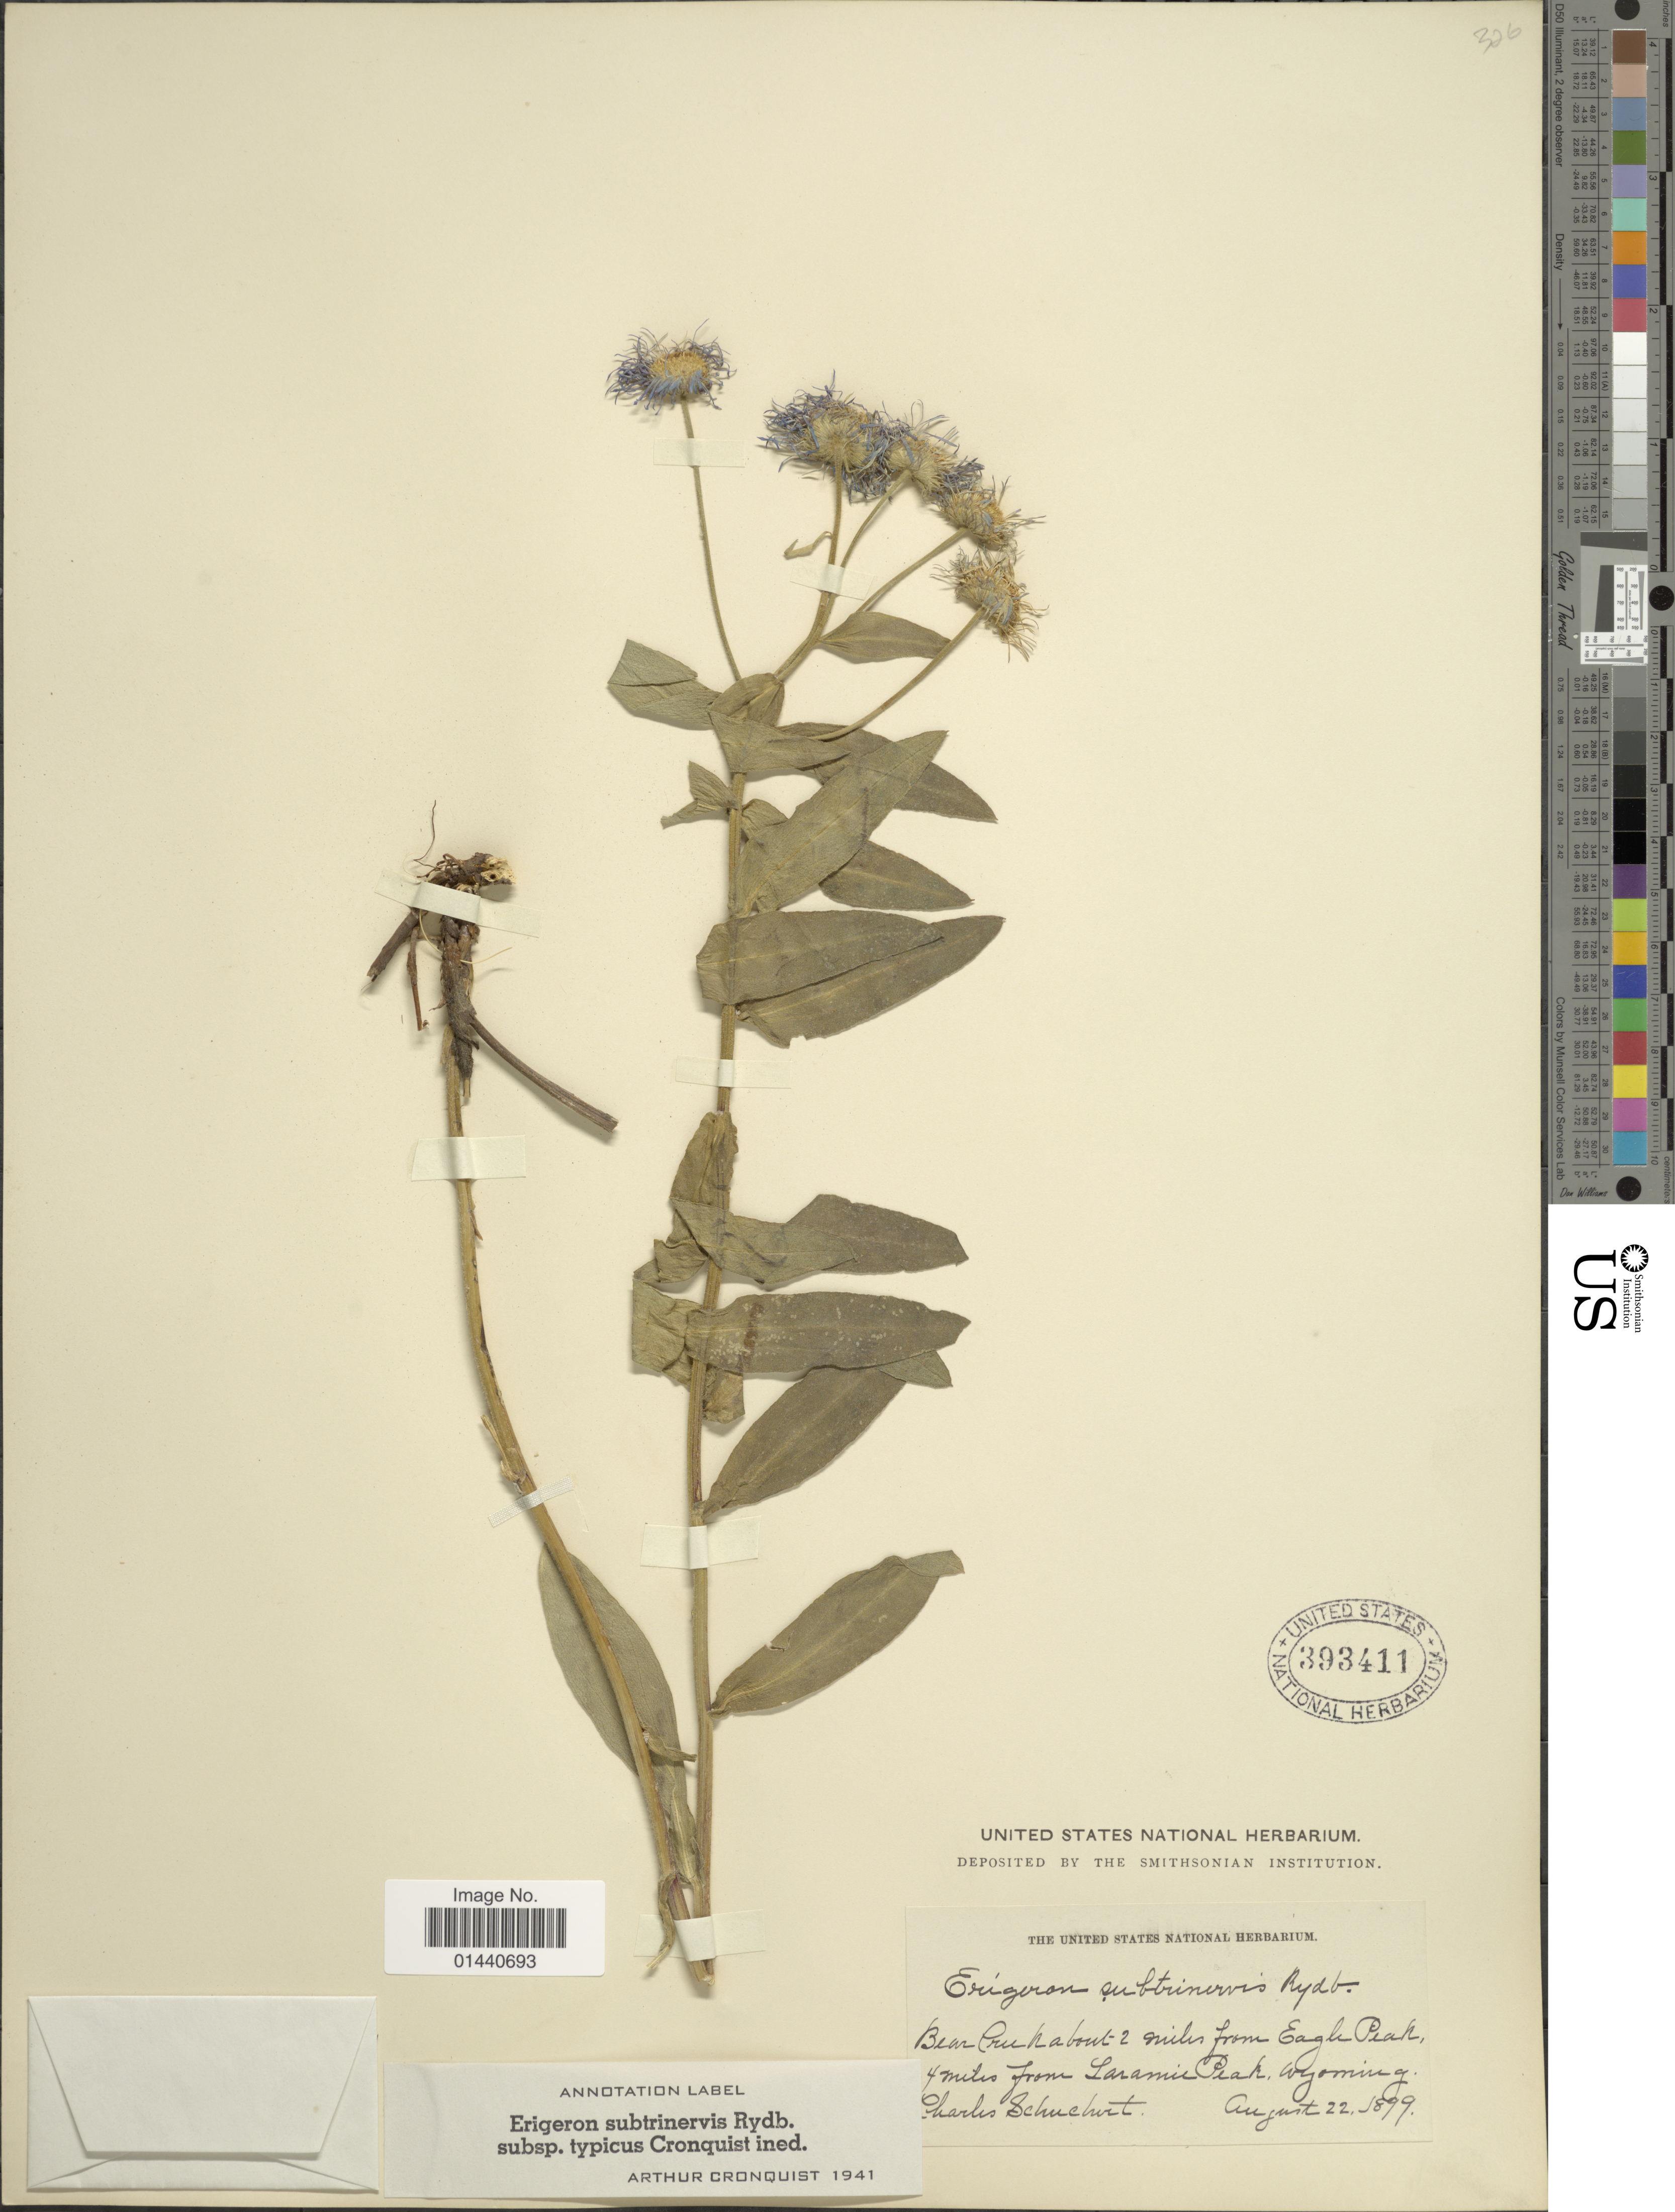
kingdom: Plantae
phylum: Tracheophyta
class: Magnoliopsida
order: Asterales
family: Asteraceae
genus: Erigeron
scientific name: Erigeron subtrinervis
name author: Rydb. ex Porter & Britton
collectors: C. Schuchert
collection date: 1899-08-22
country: United States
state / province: Wyoming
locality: Bear Creek about 2 miles from Eagle Peak, 4 miles from Laramie Peak.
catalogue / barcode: US 393411